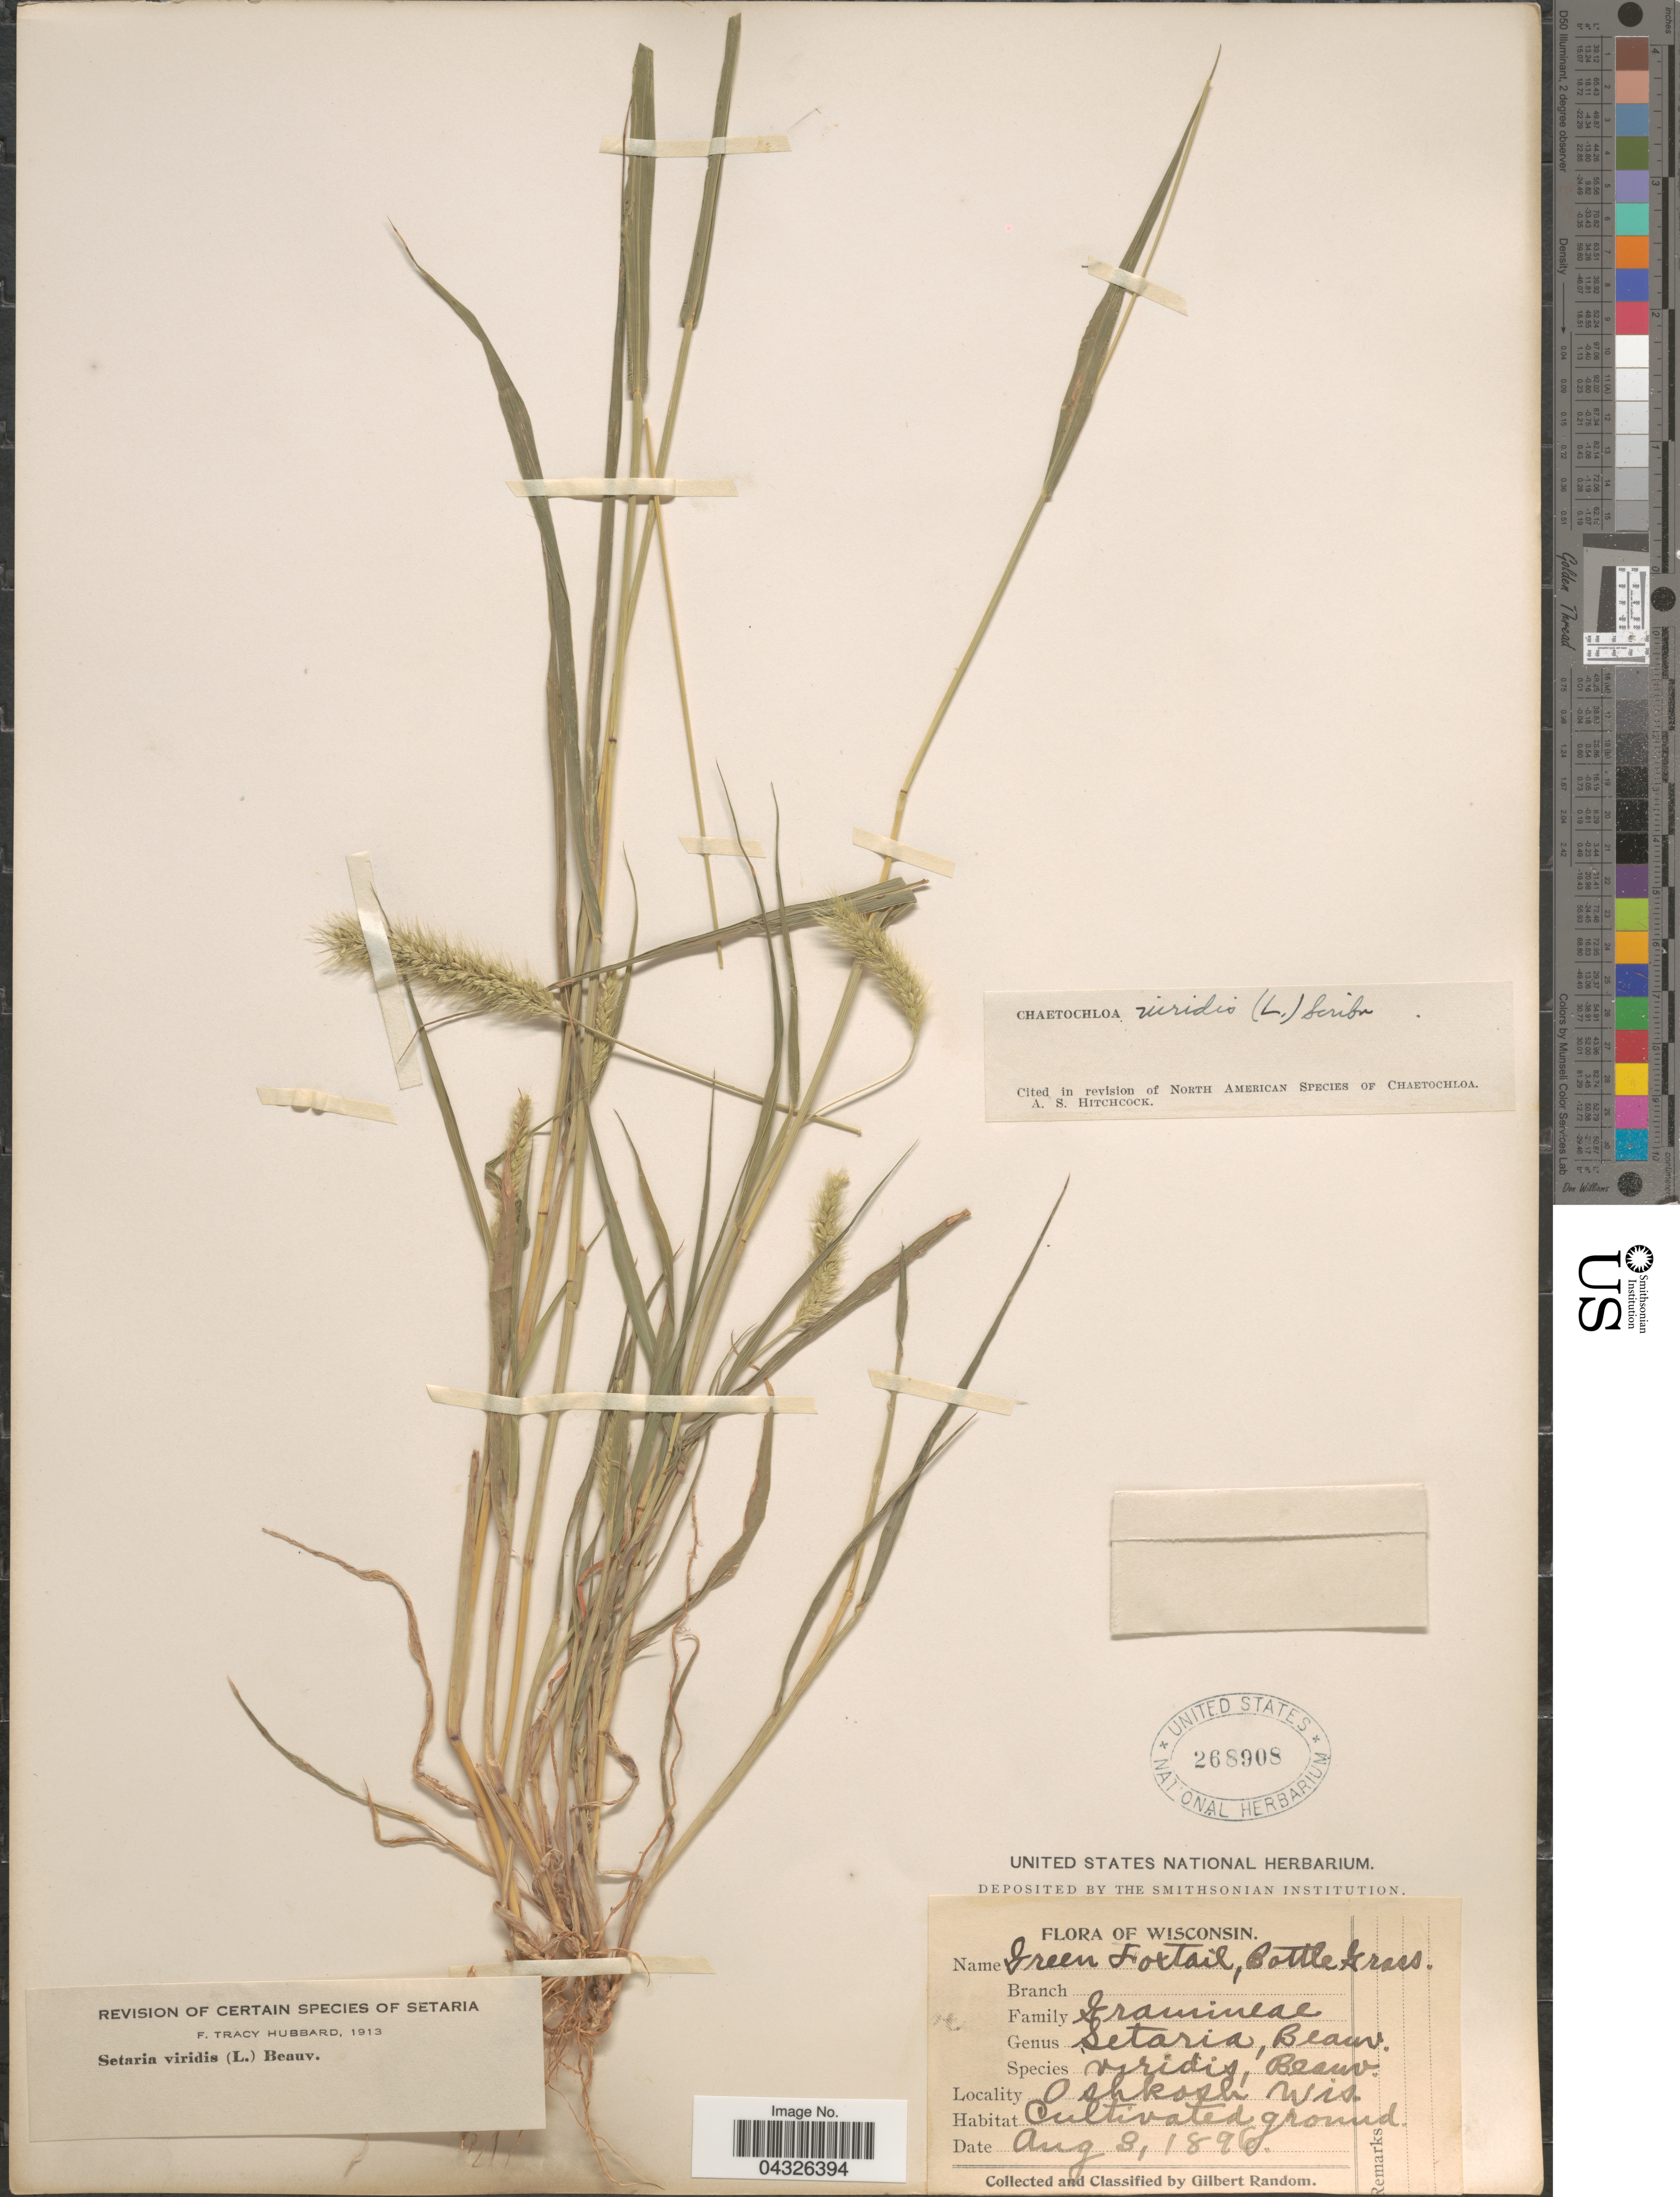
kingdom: Plantae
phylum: Tracheophyta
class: Liliopsida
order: Poales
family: Poaceae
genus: Setaria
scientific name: Setaria viridis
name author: (L.) P. Beauv.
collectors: G. Random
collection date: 1896-08-03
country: United States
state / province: Wisconsin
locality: Oshkosh. Cultivated ground.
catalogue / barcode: US 268908